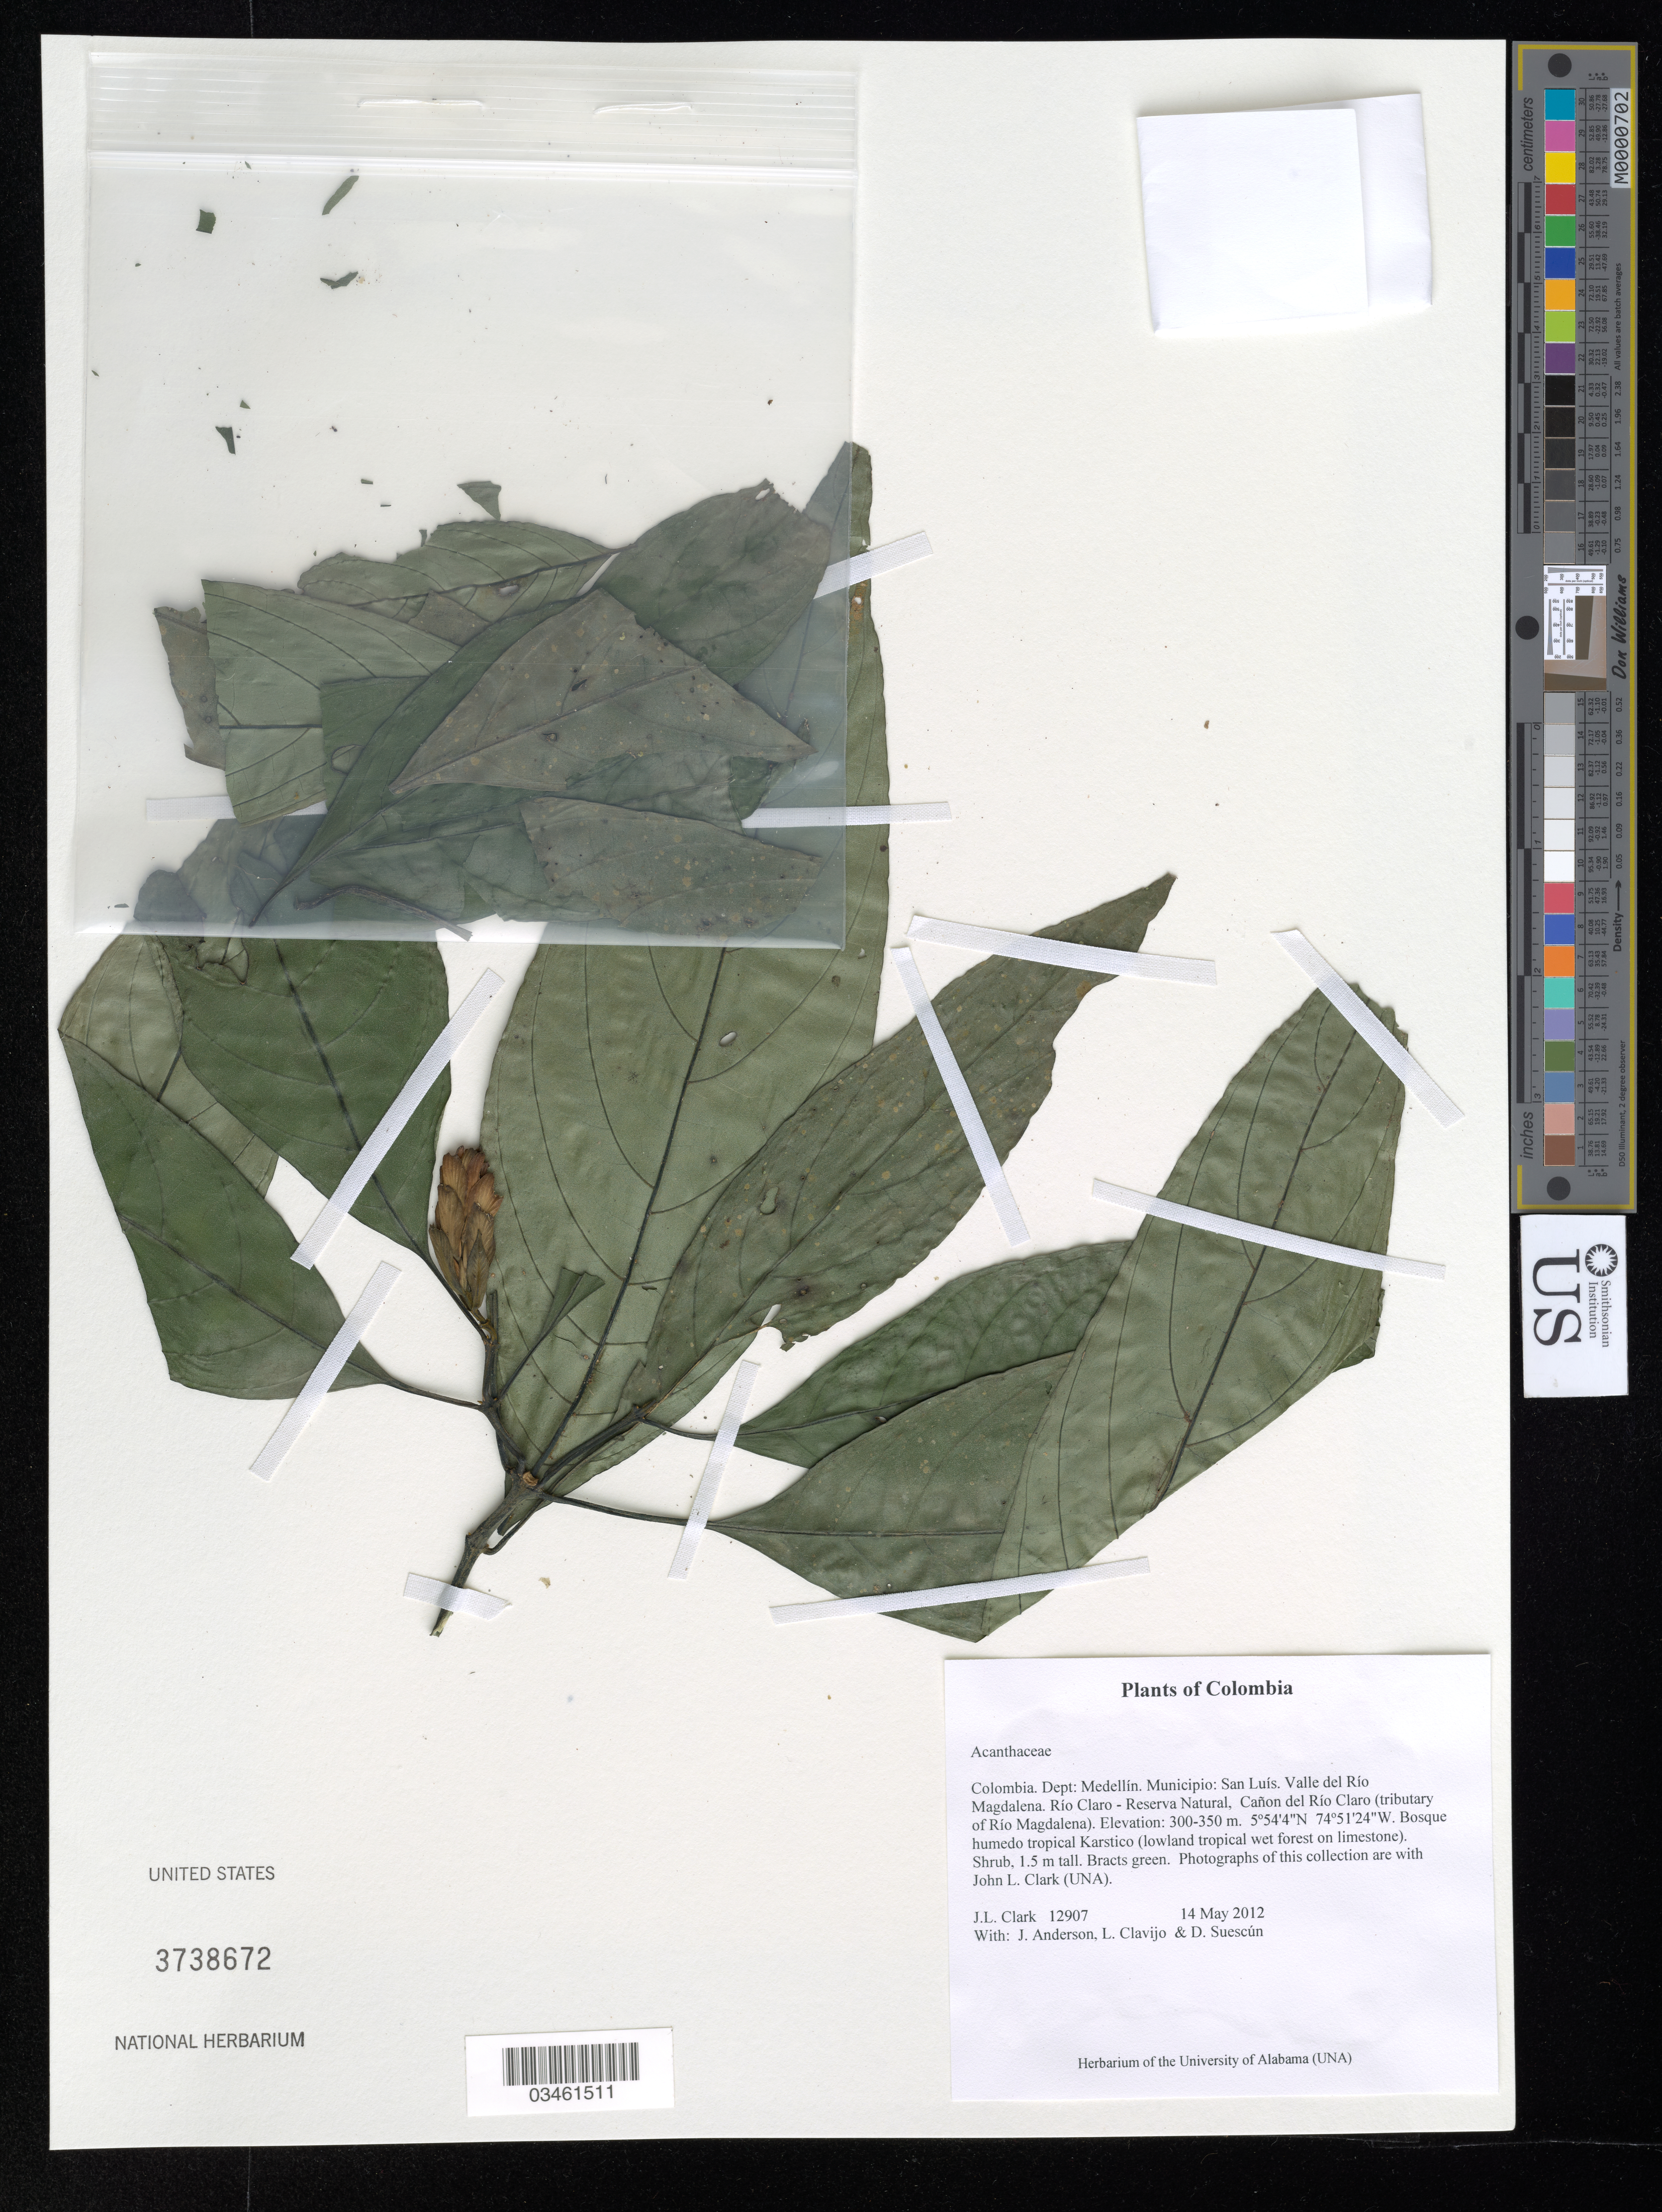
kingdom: Plantae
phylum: Tracheophyta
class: Magnoliopsida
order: Lamiales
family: Acanthaceae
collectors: J. L. Clark, J. Anderson, L. Clavijo & D. Suescún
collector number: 12907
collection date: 2012-05-14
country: Colombia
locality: Dept: Medellín. Municipio: San Luís. Valle del Río Magdalena. Río Claro - Reserva Natural, Cañon del Río Claro (tributary of Río Magdalena).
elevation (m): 300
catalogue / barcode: US 3738672